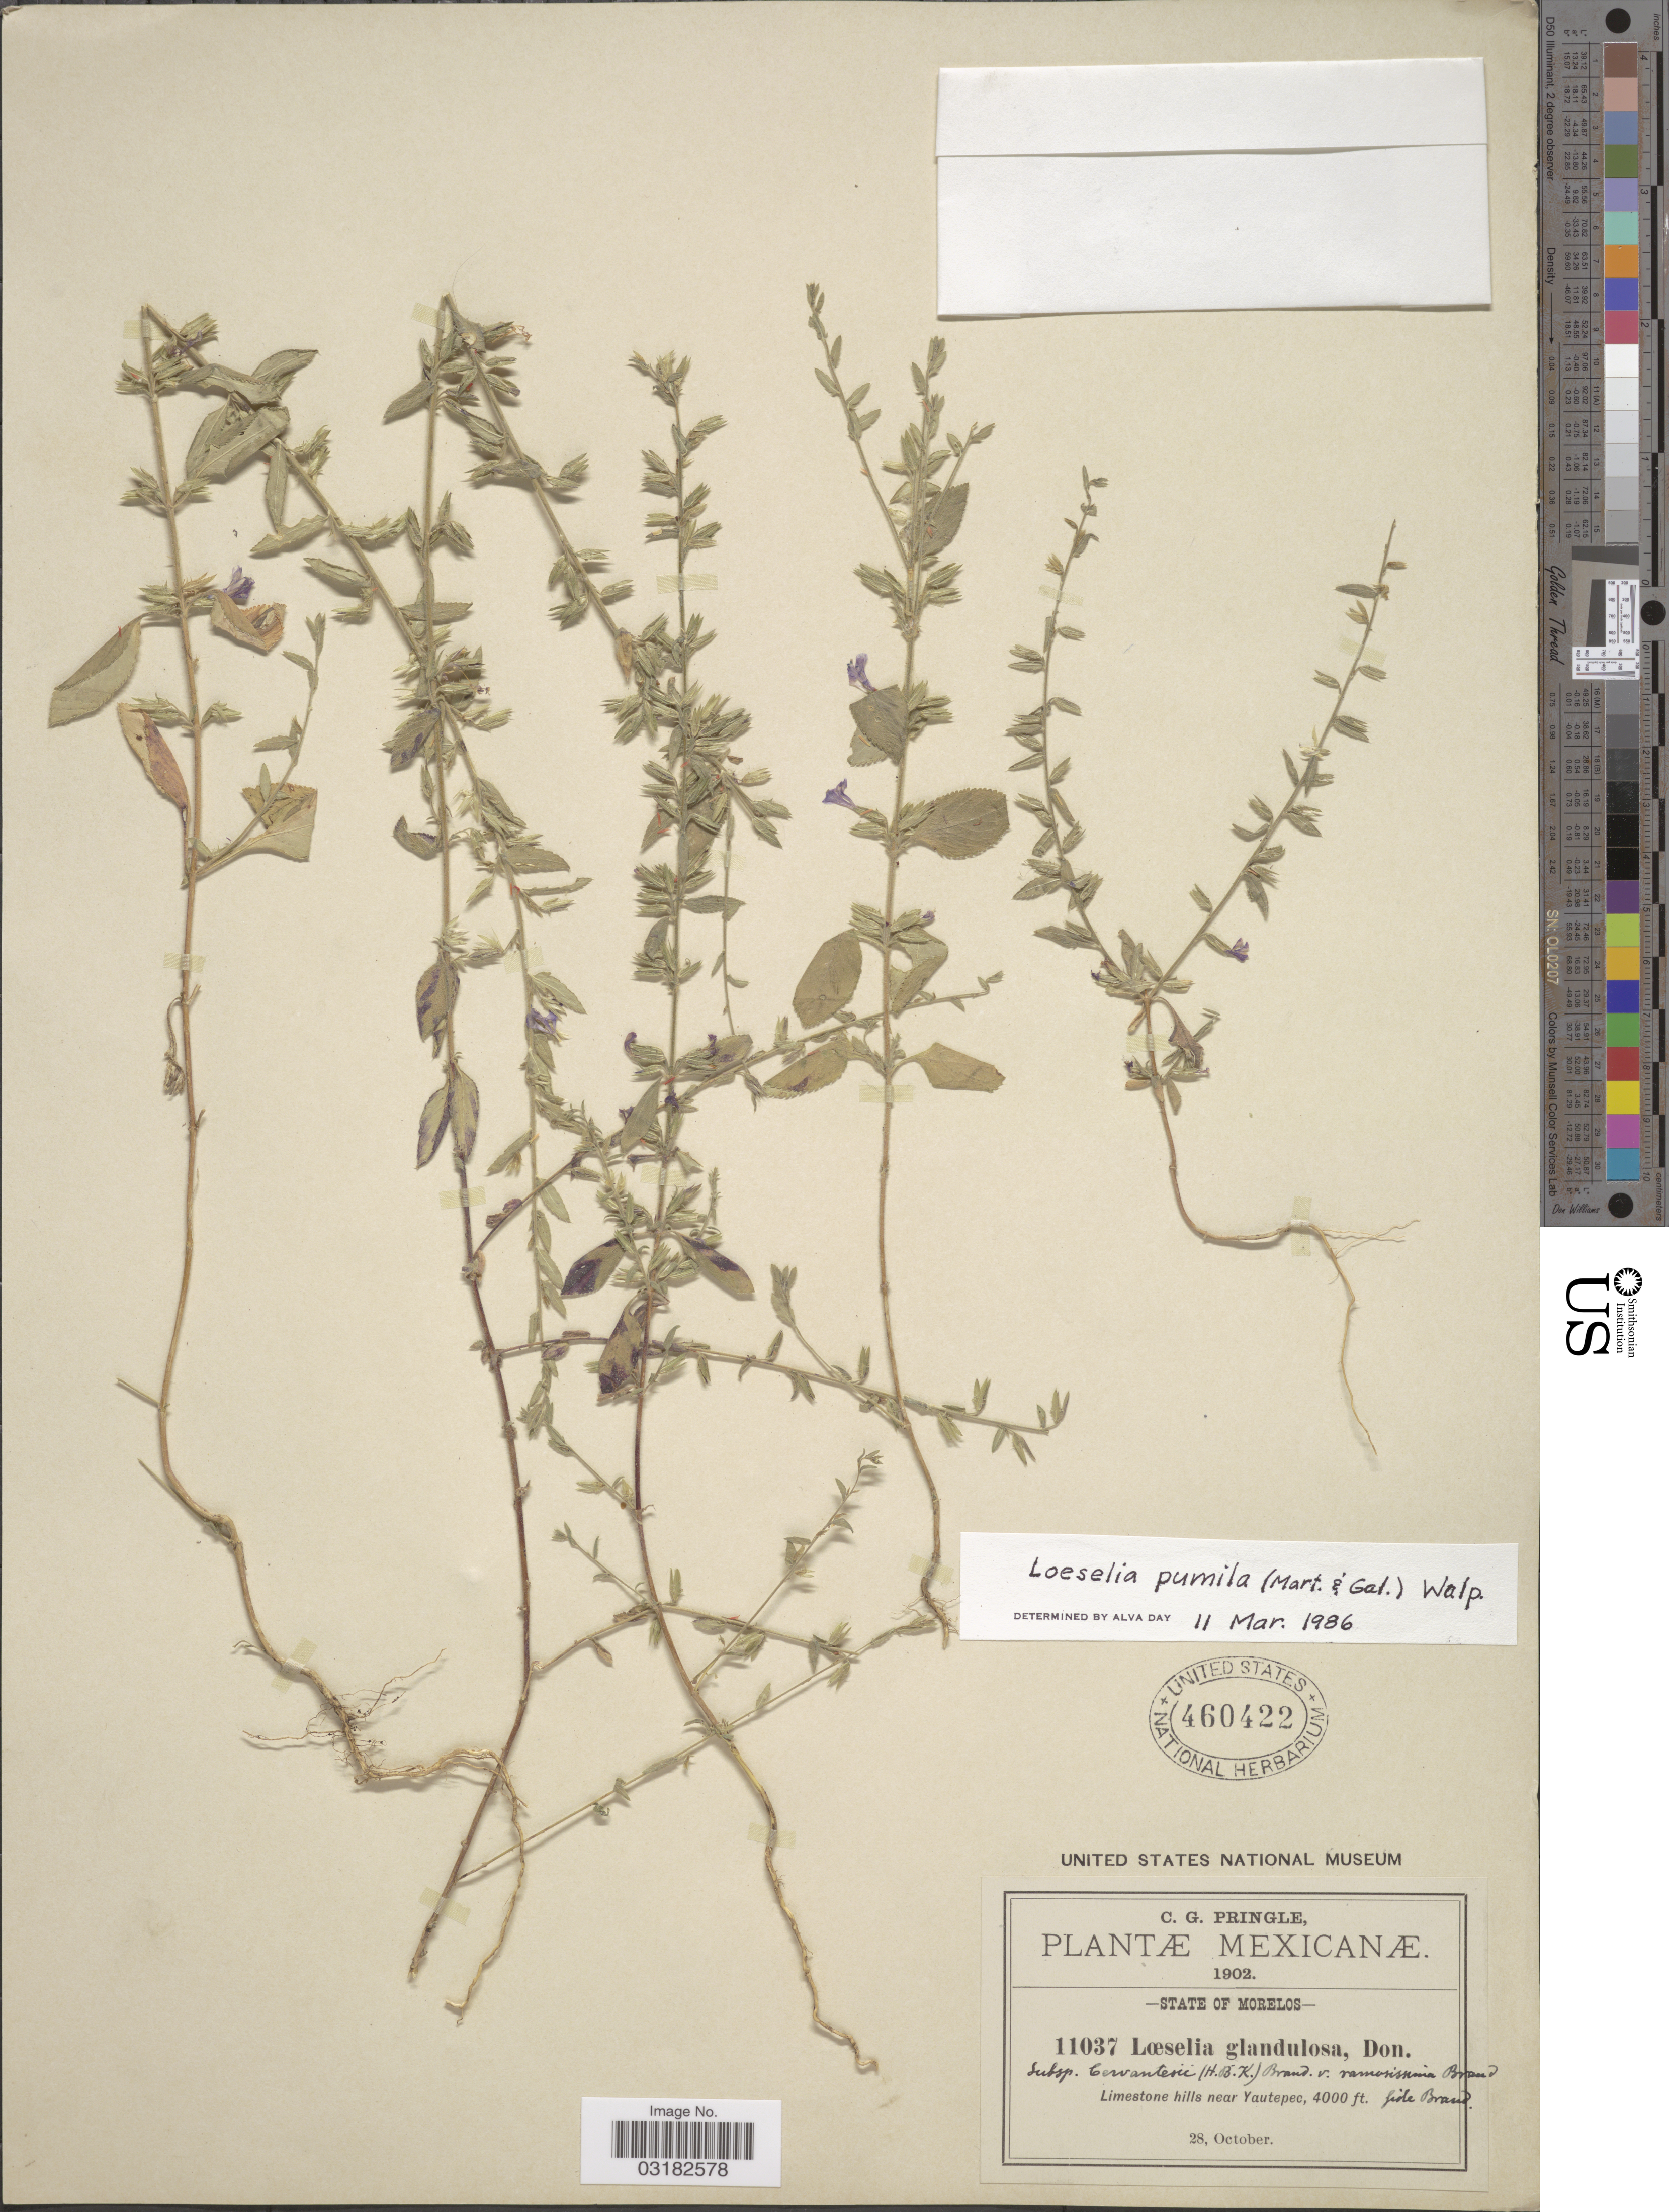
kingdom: Plantae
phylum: Tracheophyta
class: Magnoliopsida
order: Ericales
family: Polemoniaceae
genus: Loeselia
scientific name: Loeselia pumila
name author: (M. Martens & Galeotti) Walp.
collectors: C. G. Pringle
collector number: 11037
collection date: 1902-10-28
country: Mexico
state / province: Morelos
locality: Limestone Hills near Yuatepec.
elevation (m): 1219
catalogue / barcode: US 460422